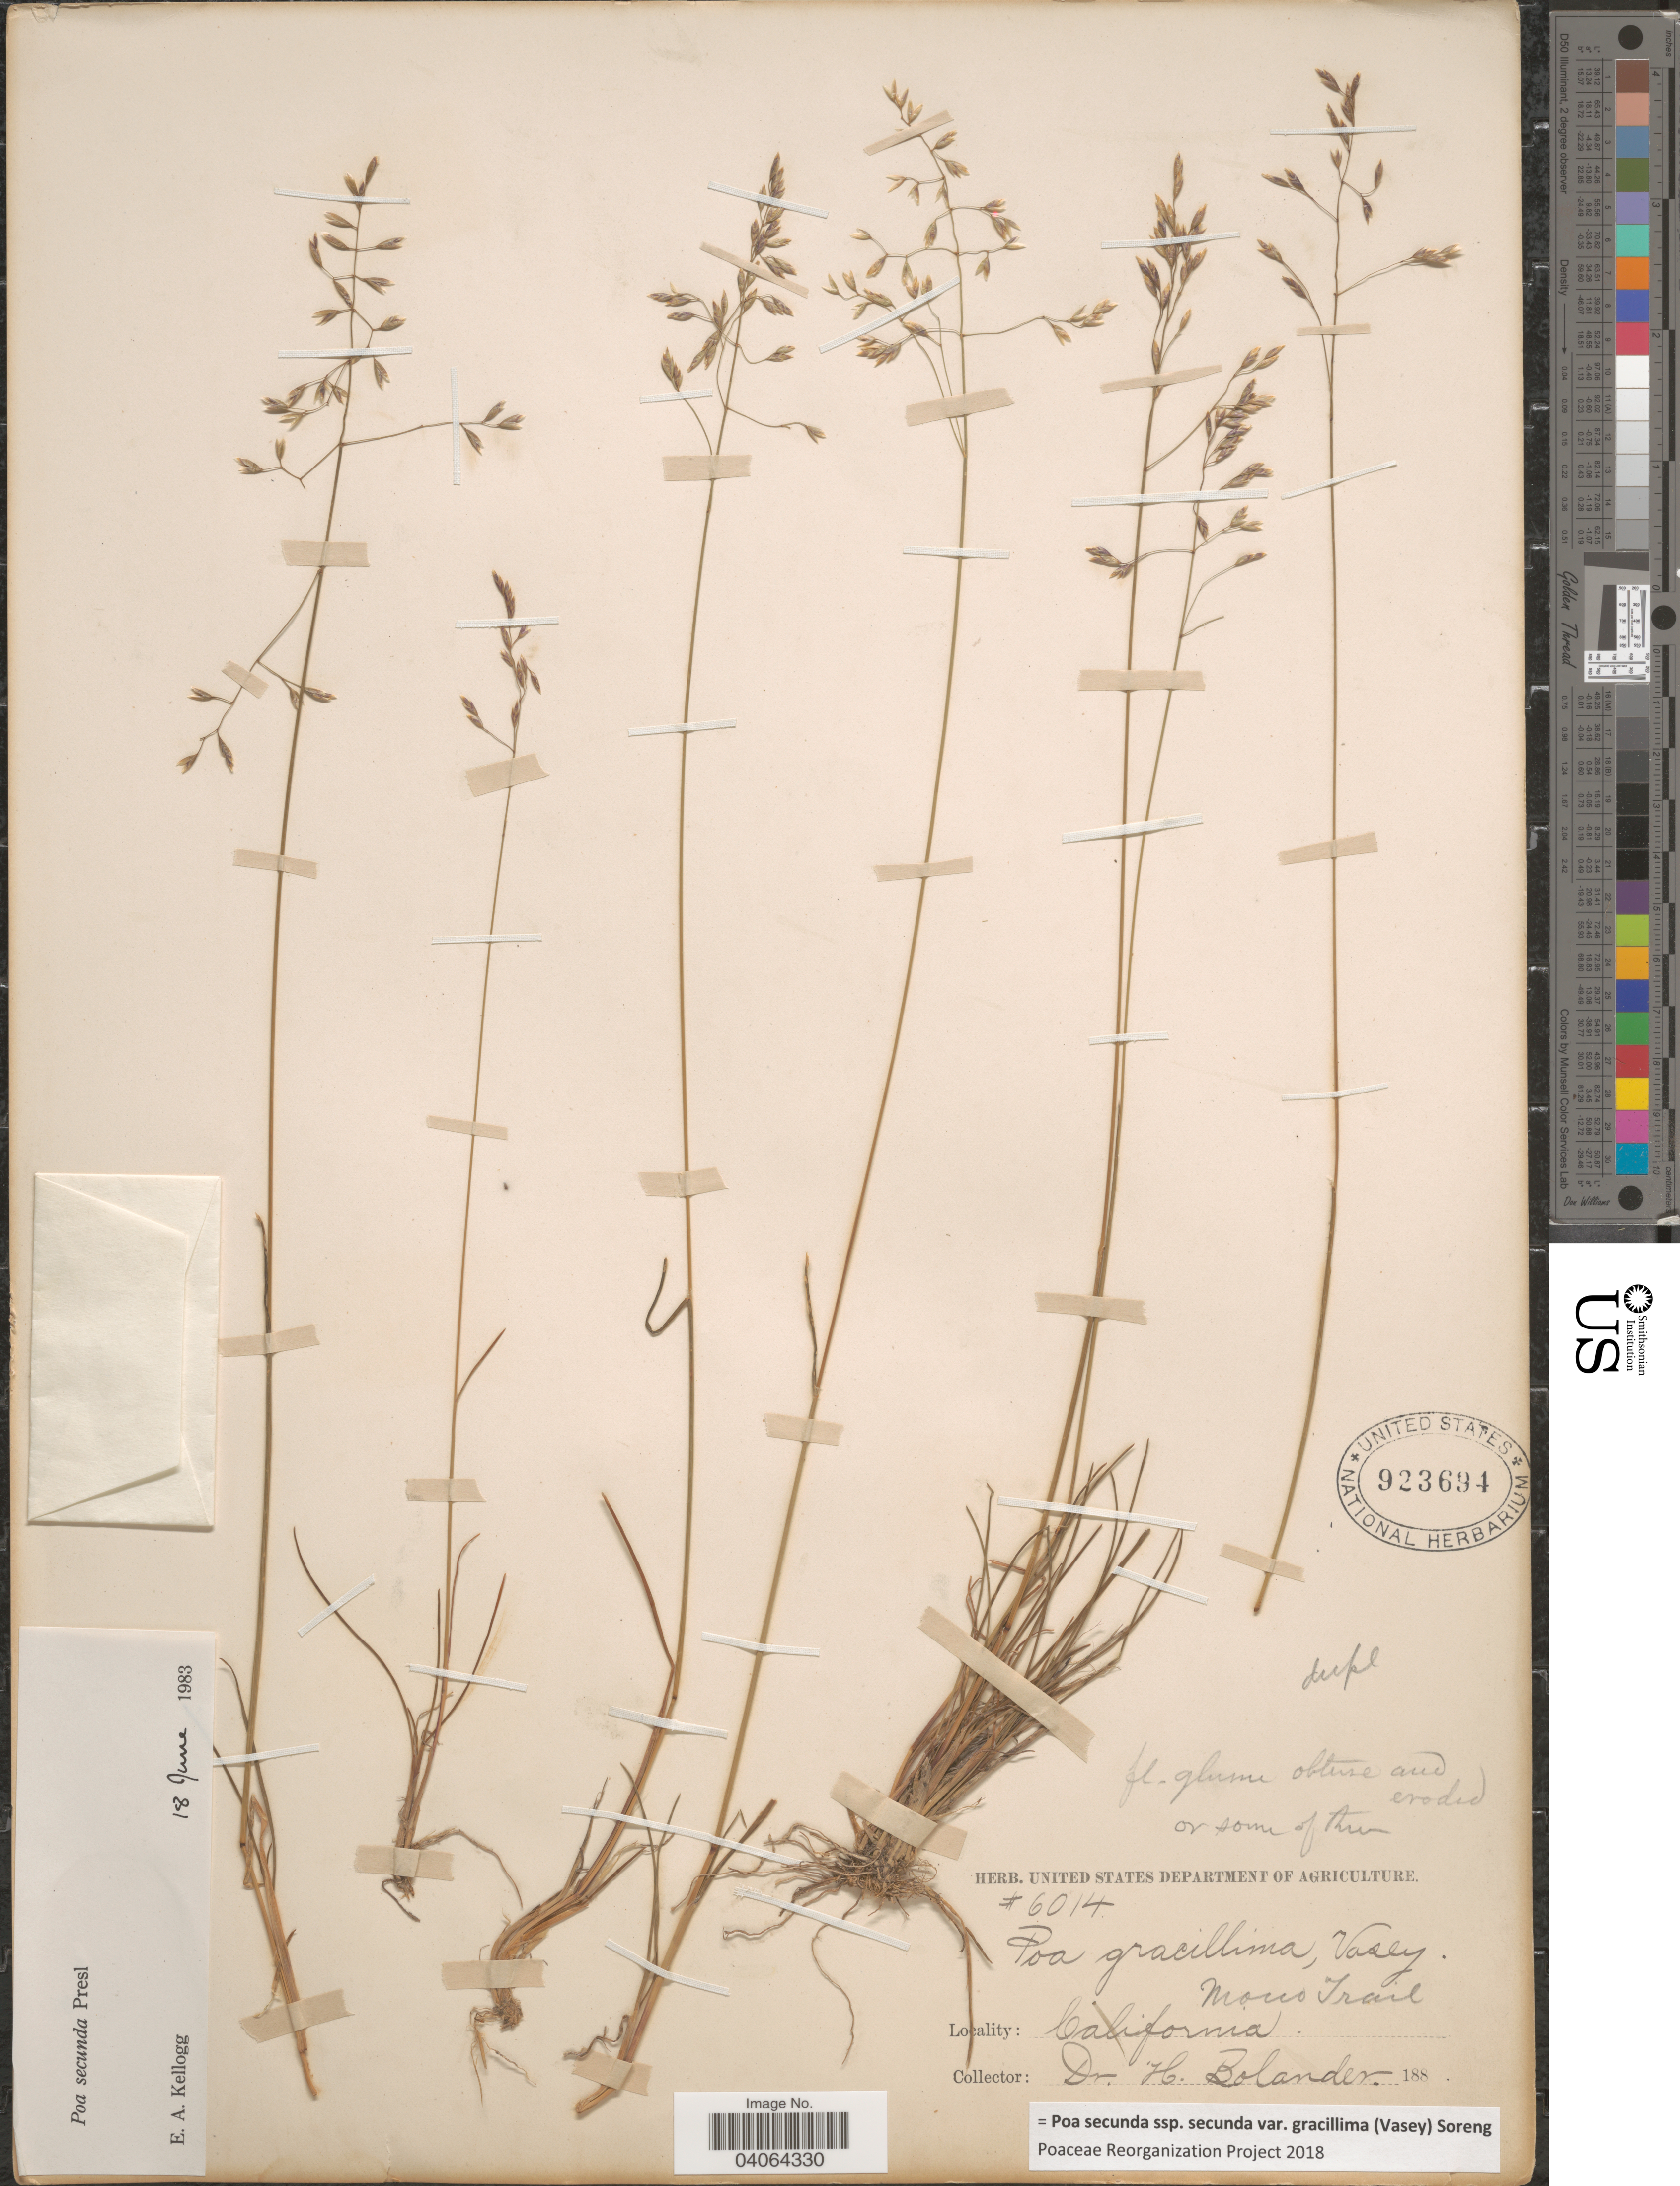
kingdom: Plantae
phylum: Tracheophyta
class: Liliopsida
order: Poales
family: Poaceae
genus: Poa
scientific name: Poa secunda subsp. secunda var. gracillima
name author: (Vasey) Soreng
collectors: H. Bolander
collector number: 6014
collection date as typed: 188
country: United States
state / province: California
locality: Mono Trail.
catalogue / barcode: US 923694